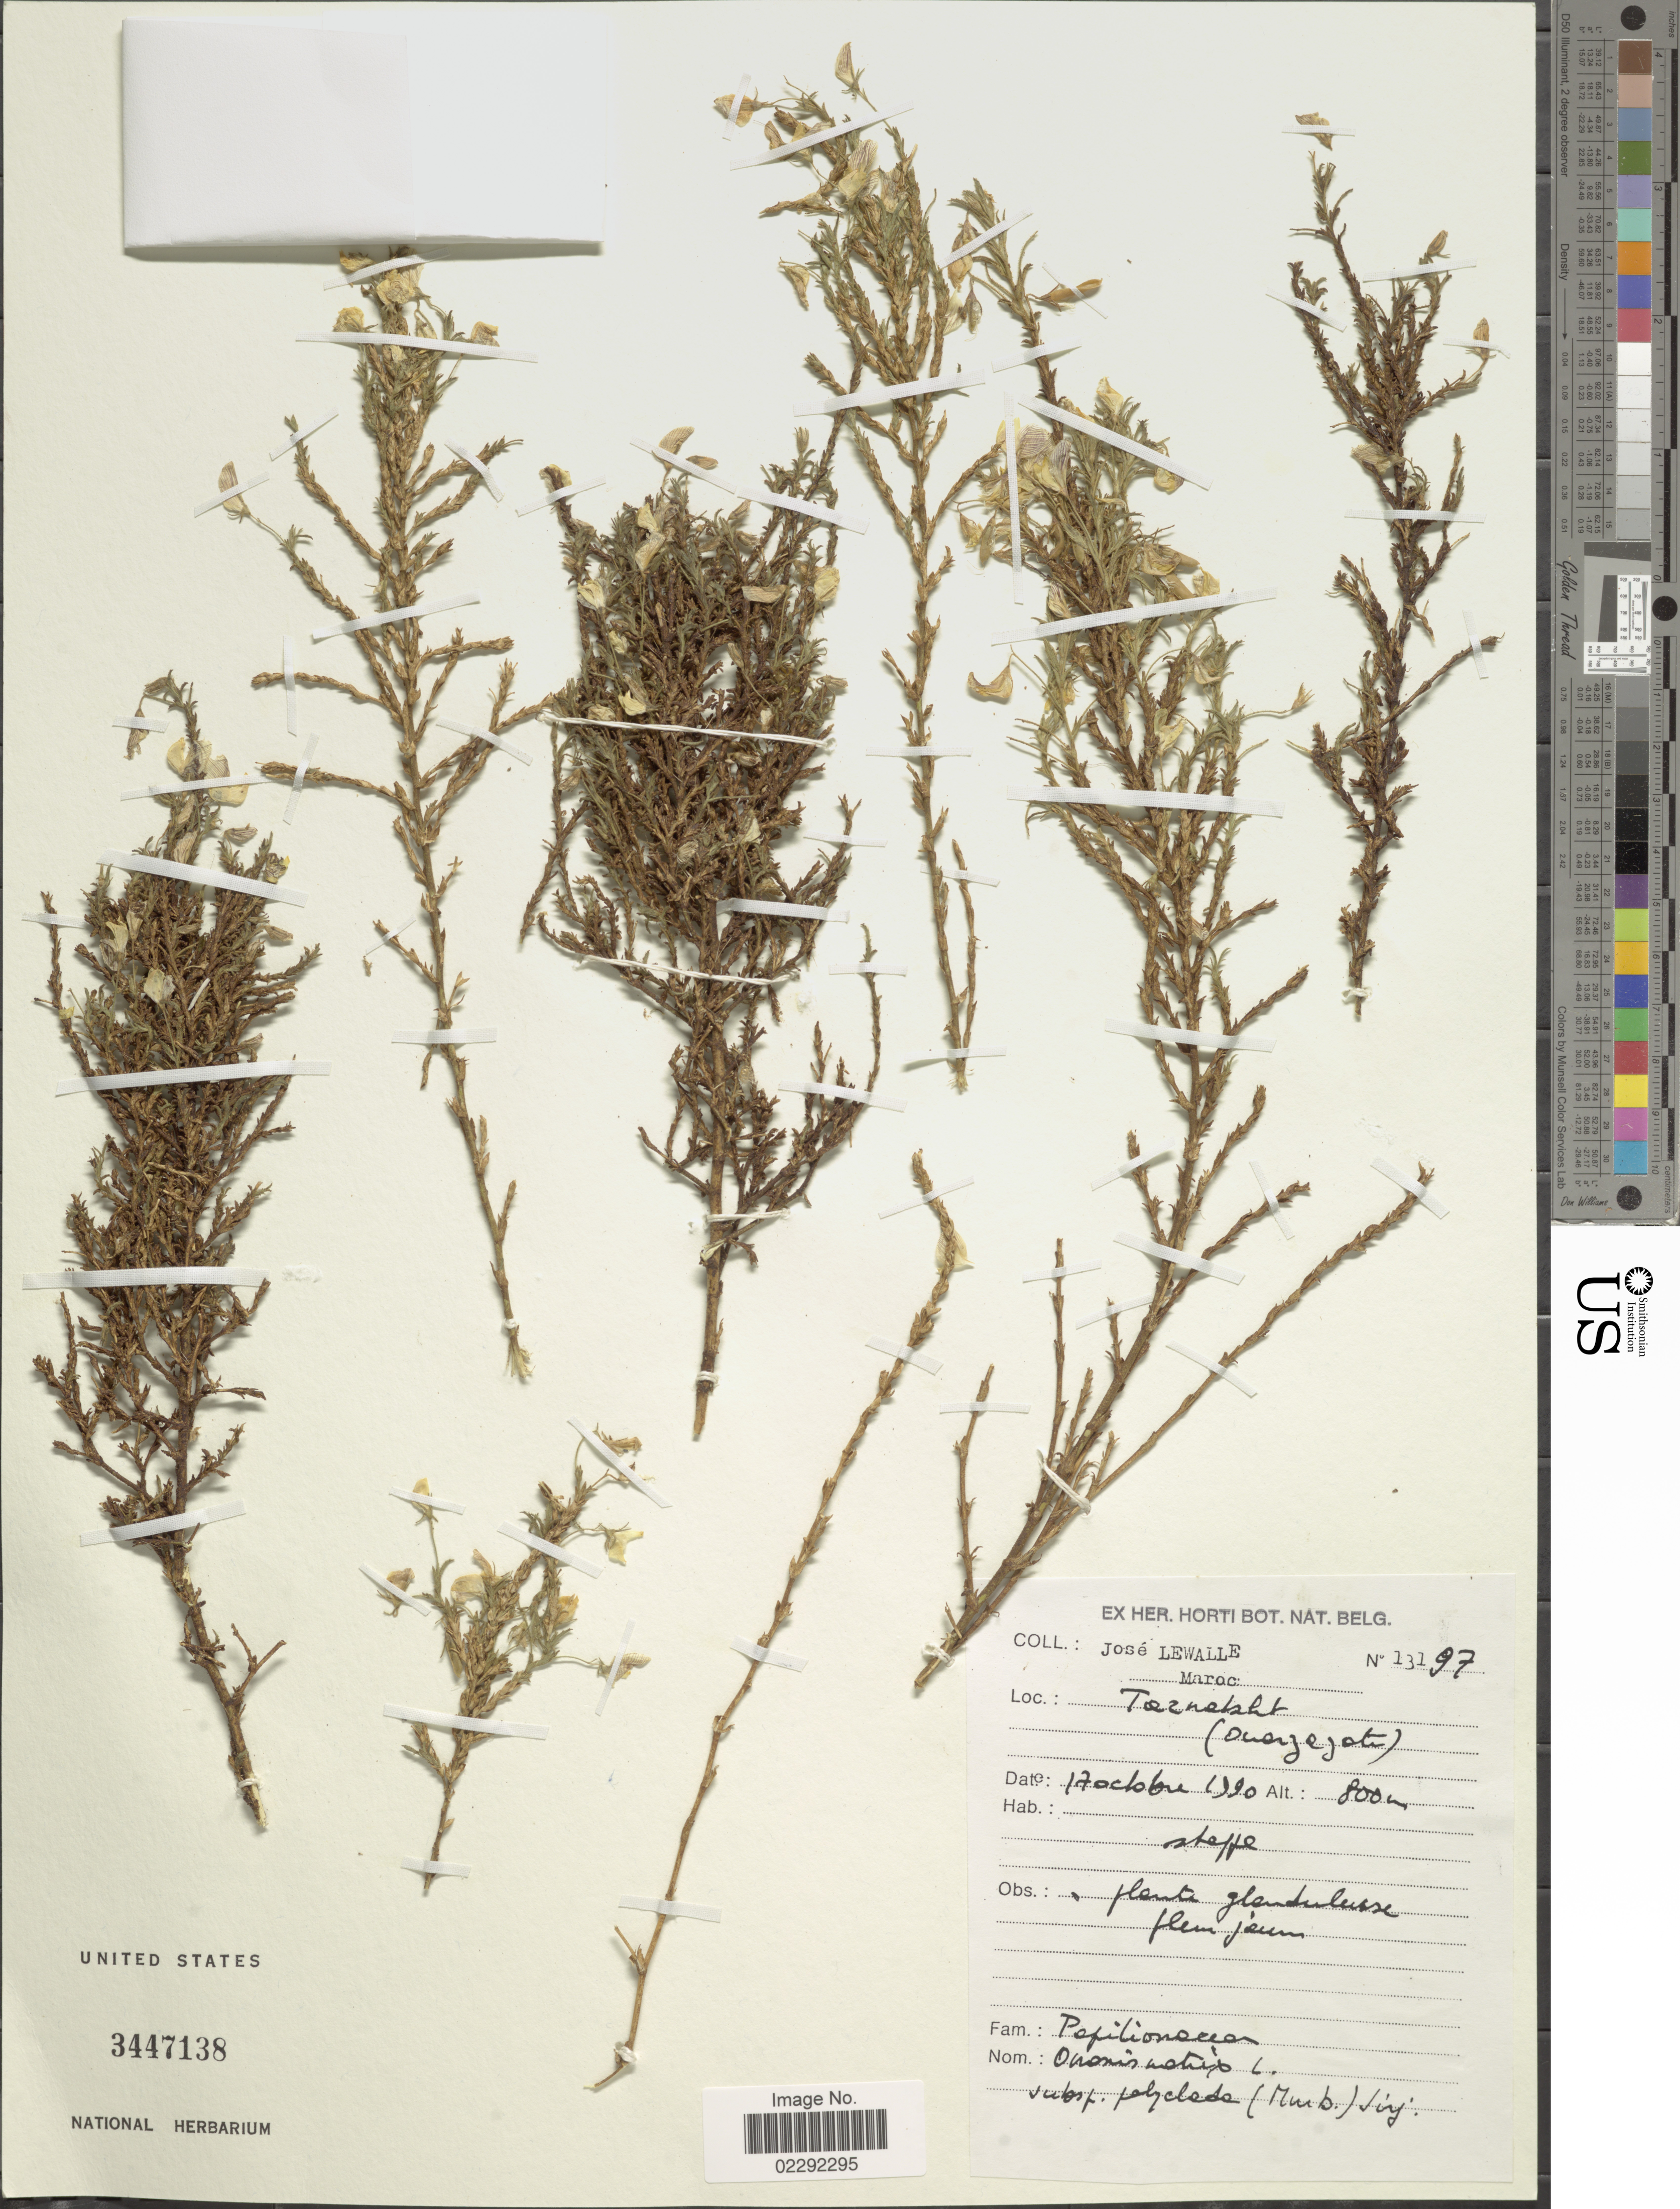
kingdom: Plantae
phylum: Tracheophyta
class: Magnoliopsida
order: Fabales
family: Fabaceae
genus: Ononis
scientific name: Ononis natrix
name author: L.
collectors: J. Lewalle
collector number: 13197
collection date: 1990-10-17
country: Morocco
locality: Taznakht (Ouarzazate)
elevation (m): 800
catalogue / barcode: US 3447138